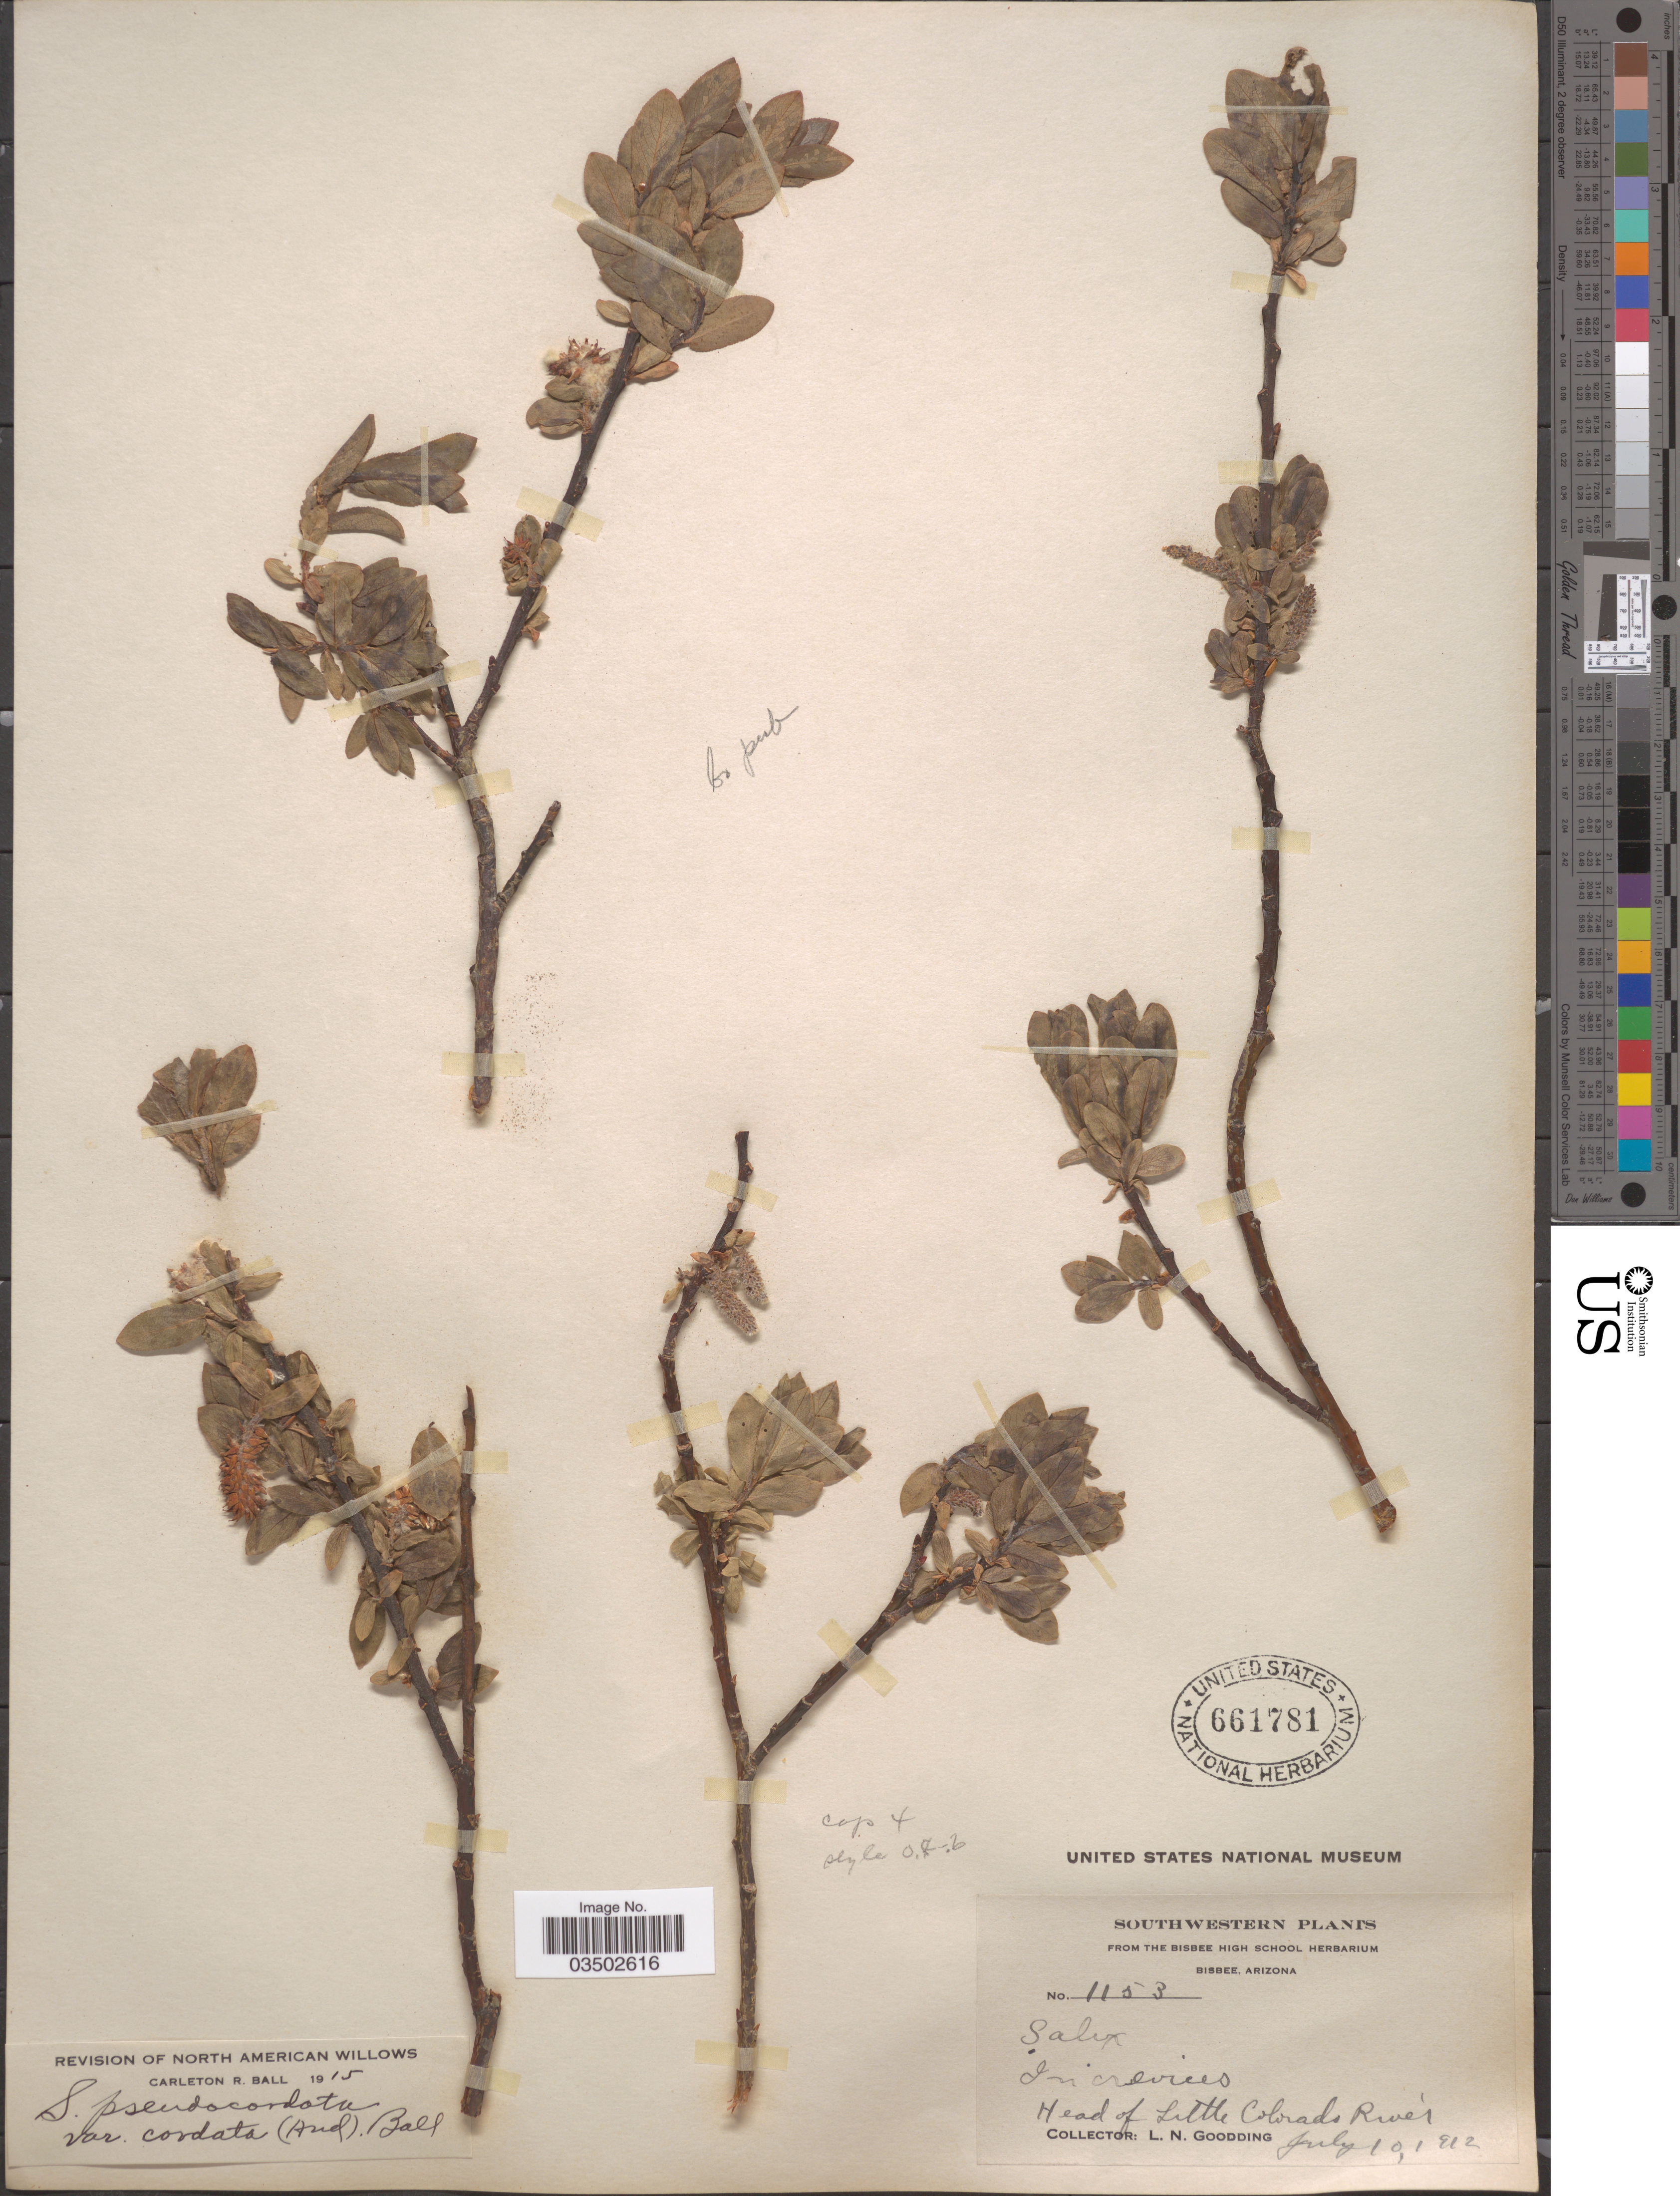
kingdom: Plantae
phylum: Tracheophyta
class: Magnoliopsida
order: Malpighiales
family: Salicaceae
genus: Salix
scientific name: Salix pseudocordata var. cordata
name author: (Andersson) C.R. Ball ex C.K. Schneid.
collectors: L. N. Goodding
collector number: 1153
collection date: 1912-07-10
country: United States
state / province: Colorado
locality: Southwestern. Head of Little Colorado River.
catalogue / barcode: US 661781